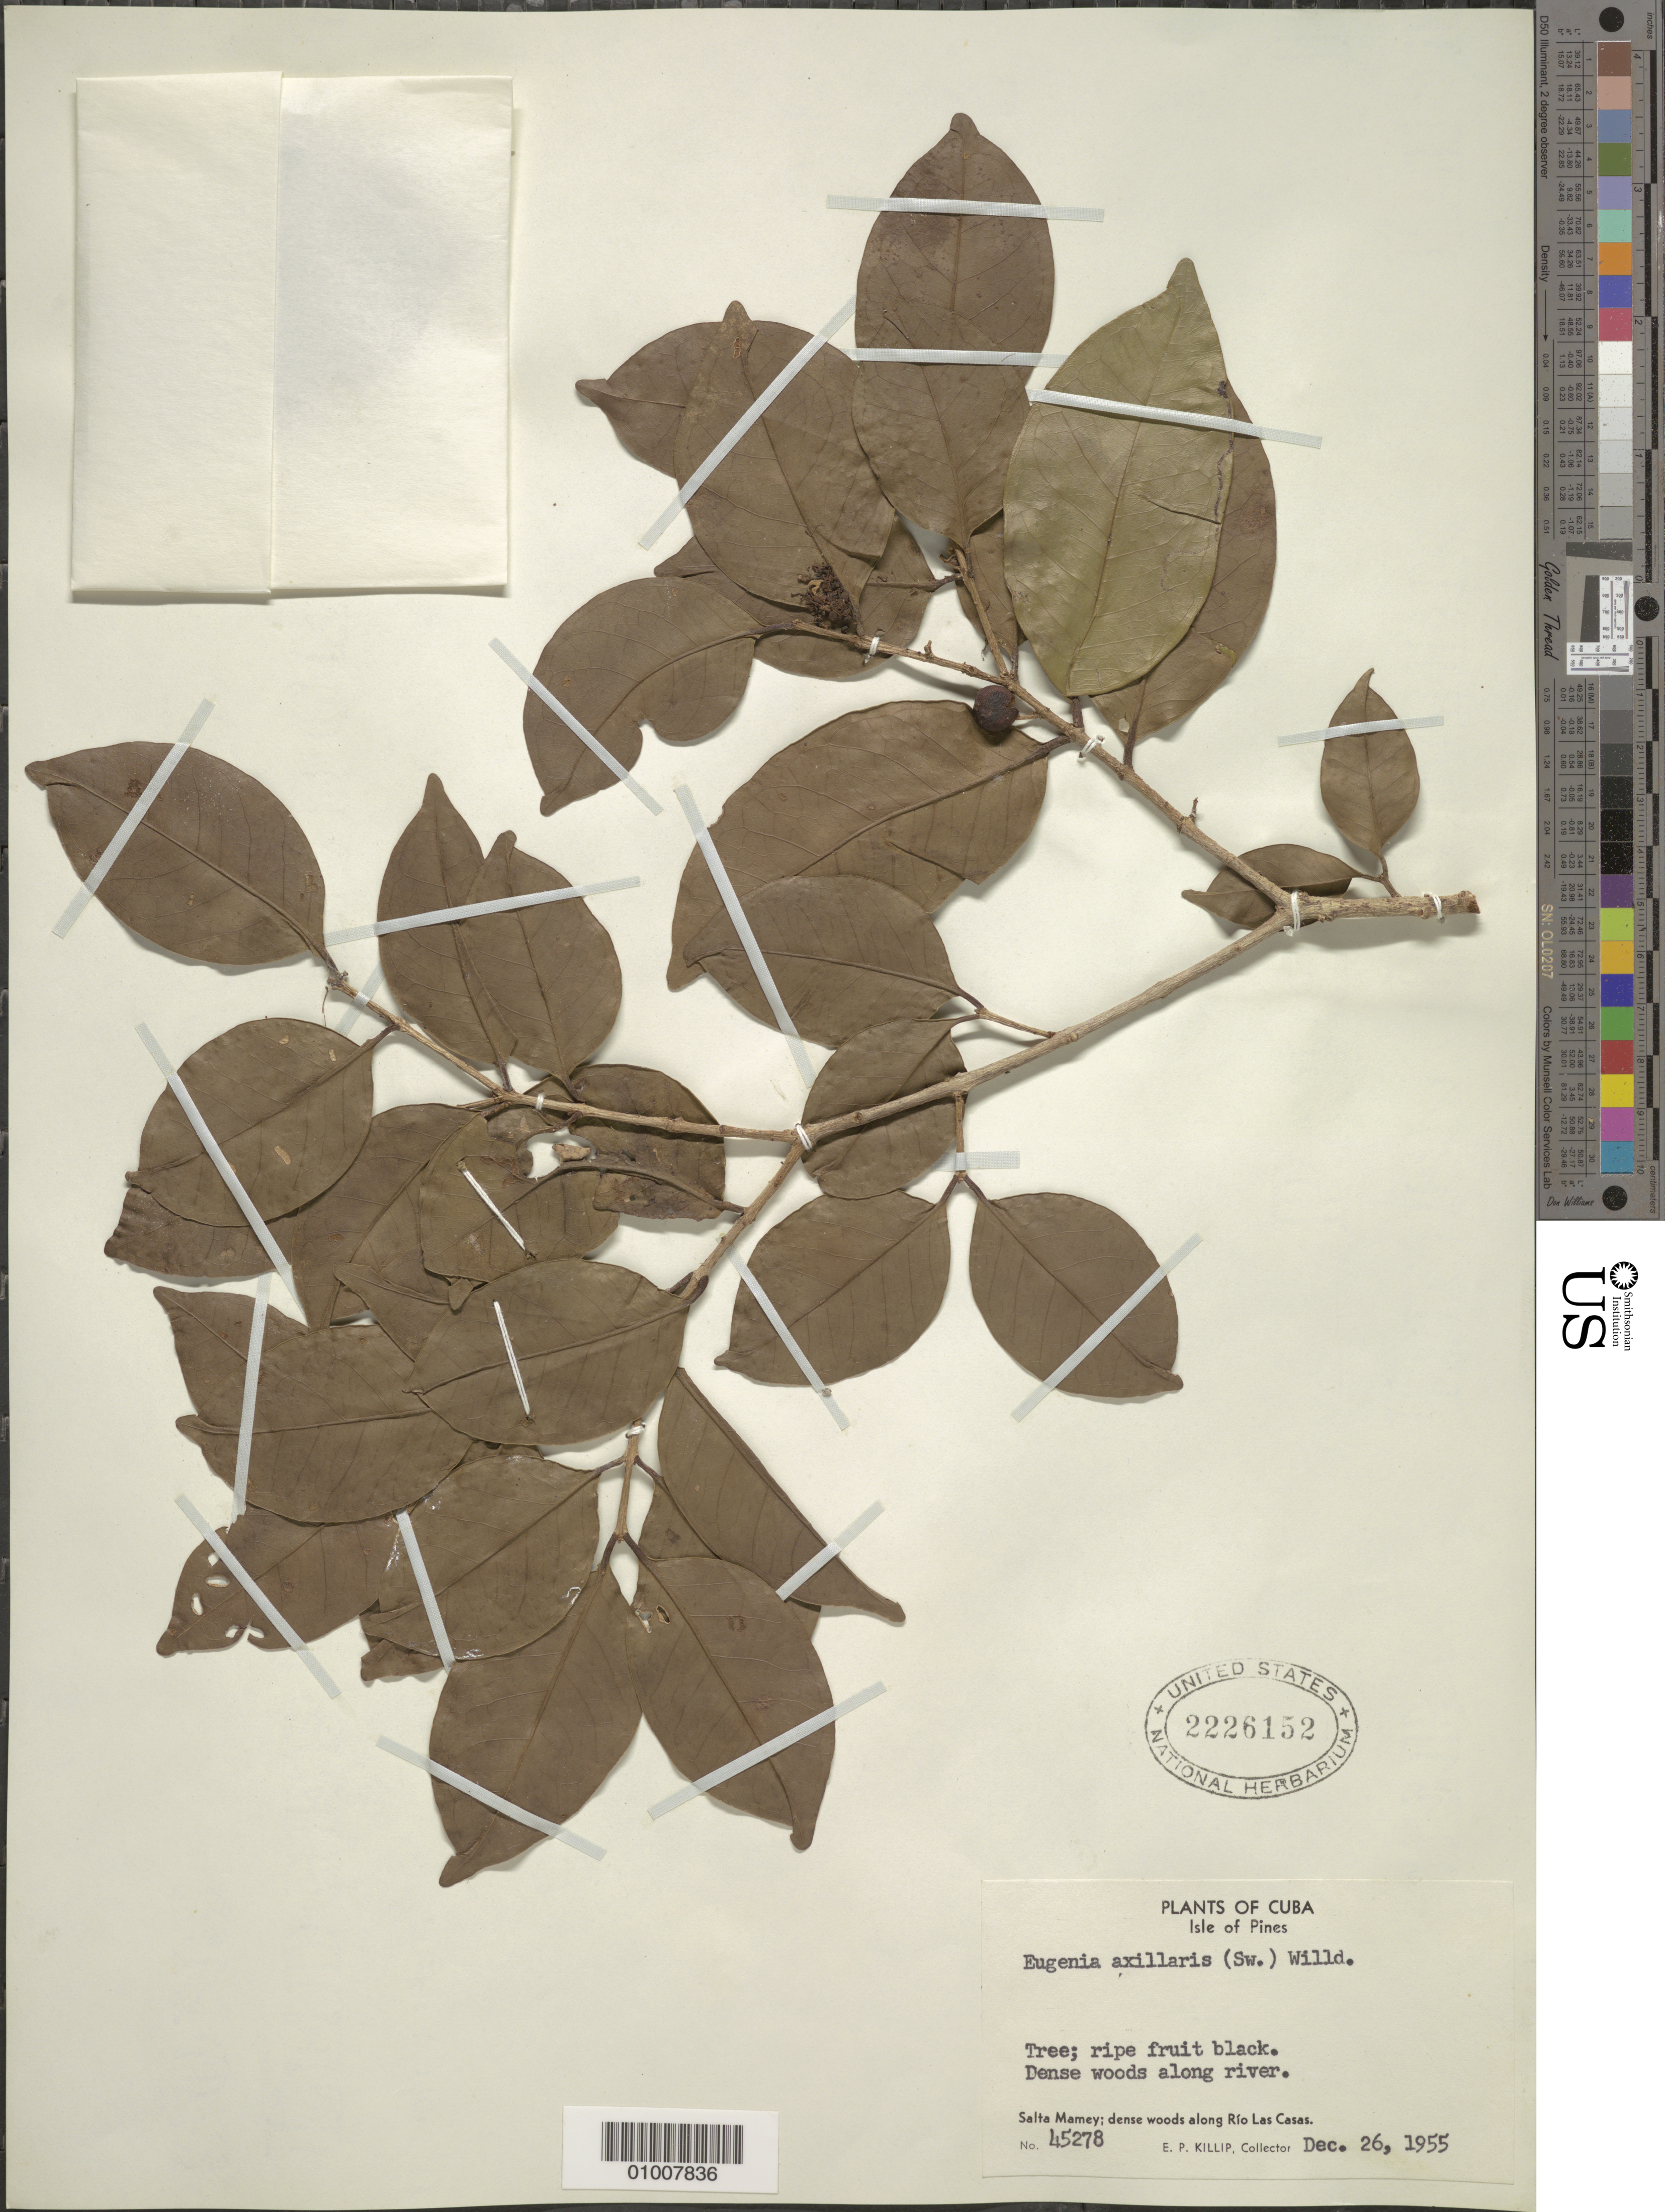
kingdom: Plantae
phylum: Tracheophyta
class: Magnoliopsida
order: Myrtales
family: Myrtaceae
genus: Eugenia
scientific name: Eugenia axillaris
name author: (Sw.) Willd.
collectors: E. P. Killip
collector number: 45278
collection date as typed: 26 Dec 1955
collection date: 1955-12-26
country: Cuba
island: Isla de la Juventud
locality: Salta Mamey; along Rio Las Casas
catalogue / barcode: US 2226152